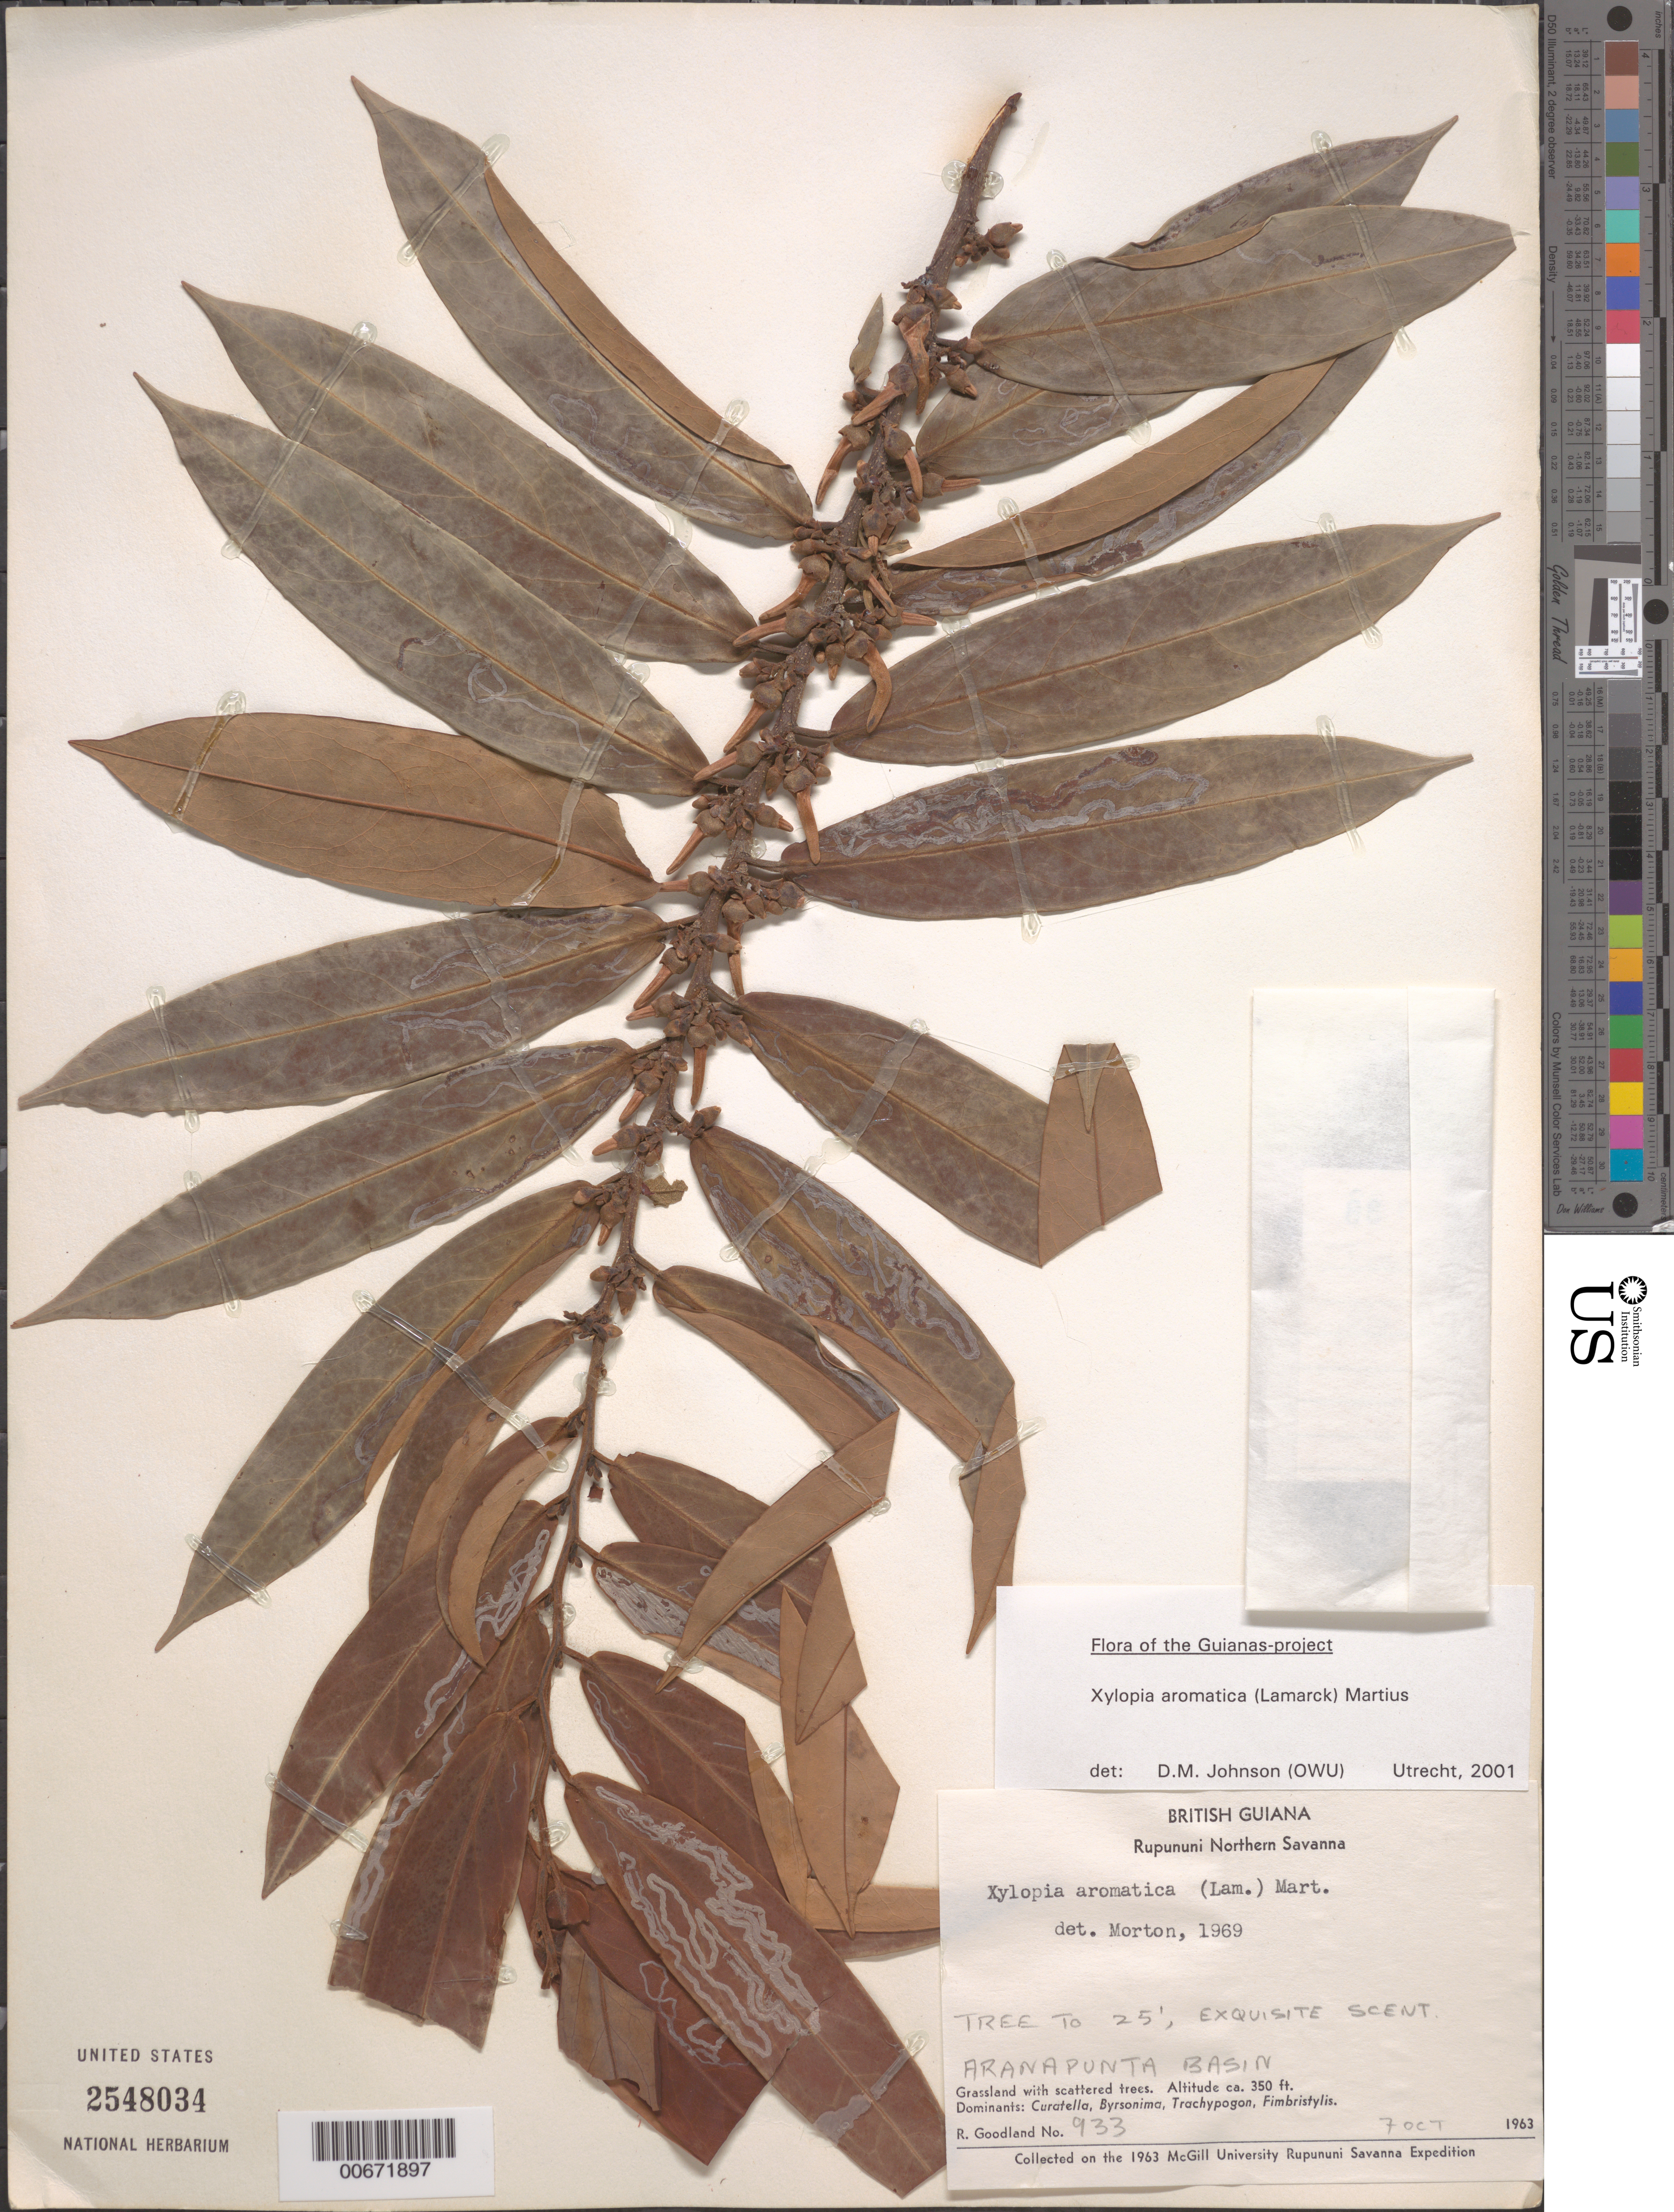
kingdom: Plantae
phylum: Tracheophyta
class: Magnoliopsida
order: Magnoliales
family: Annonaceae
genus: Xylopia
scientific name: Xylopia aromatica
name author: (Lam.) Mart.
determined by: Johnson, D. M.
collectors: R. Goodland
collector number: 933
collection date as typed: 7-Oct-63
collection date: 1963-10-07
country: Guyana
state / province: U. Takutu-U. Essequibo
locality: Rupununi Northern Savanna, Aranapunta Basin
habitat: Grassland with scattered trees. Dominants: Curatella, Byrsonima, Trachypogon, Fimbristylis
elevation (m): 107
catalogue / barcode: US 2548034